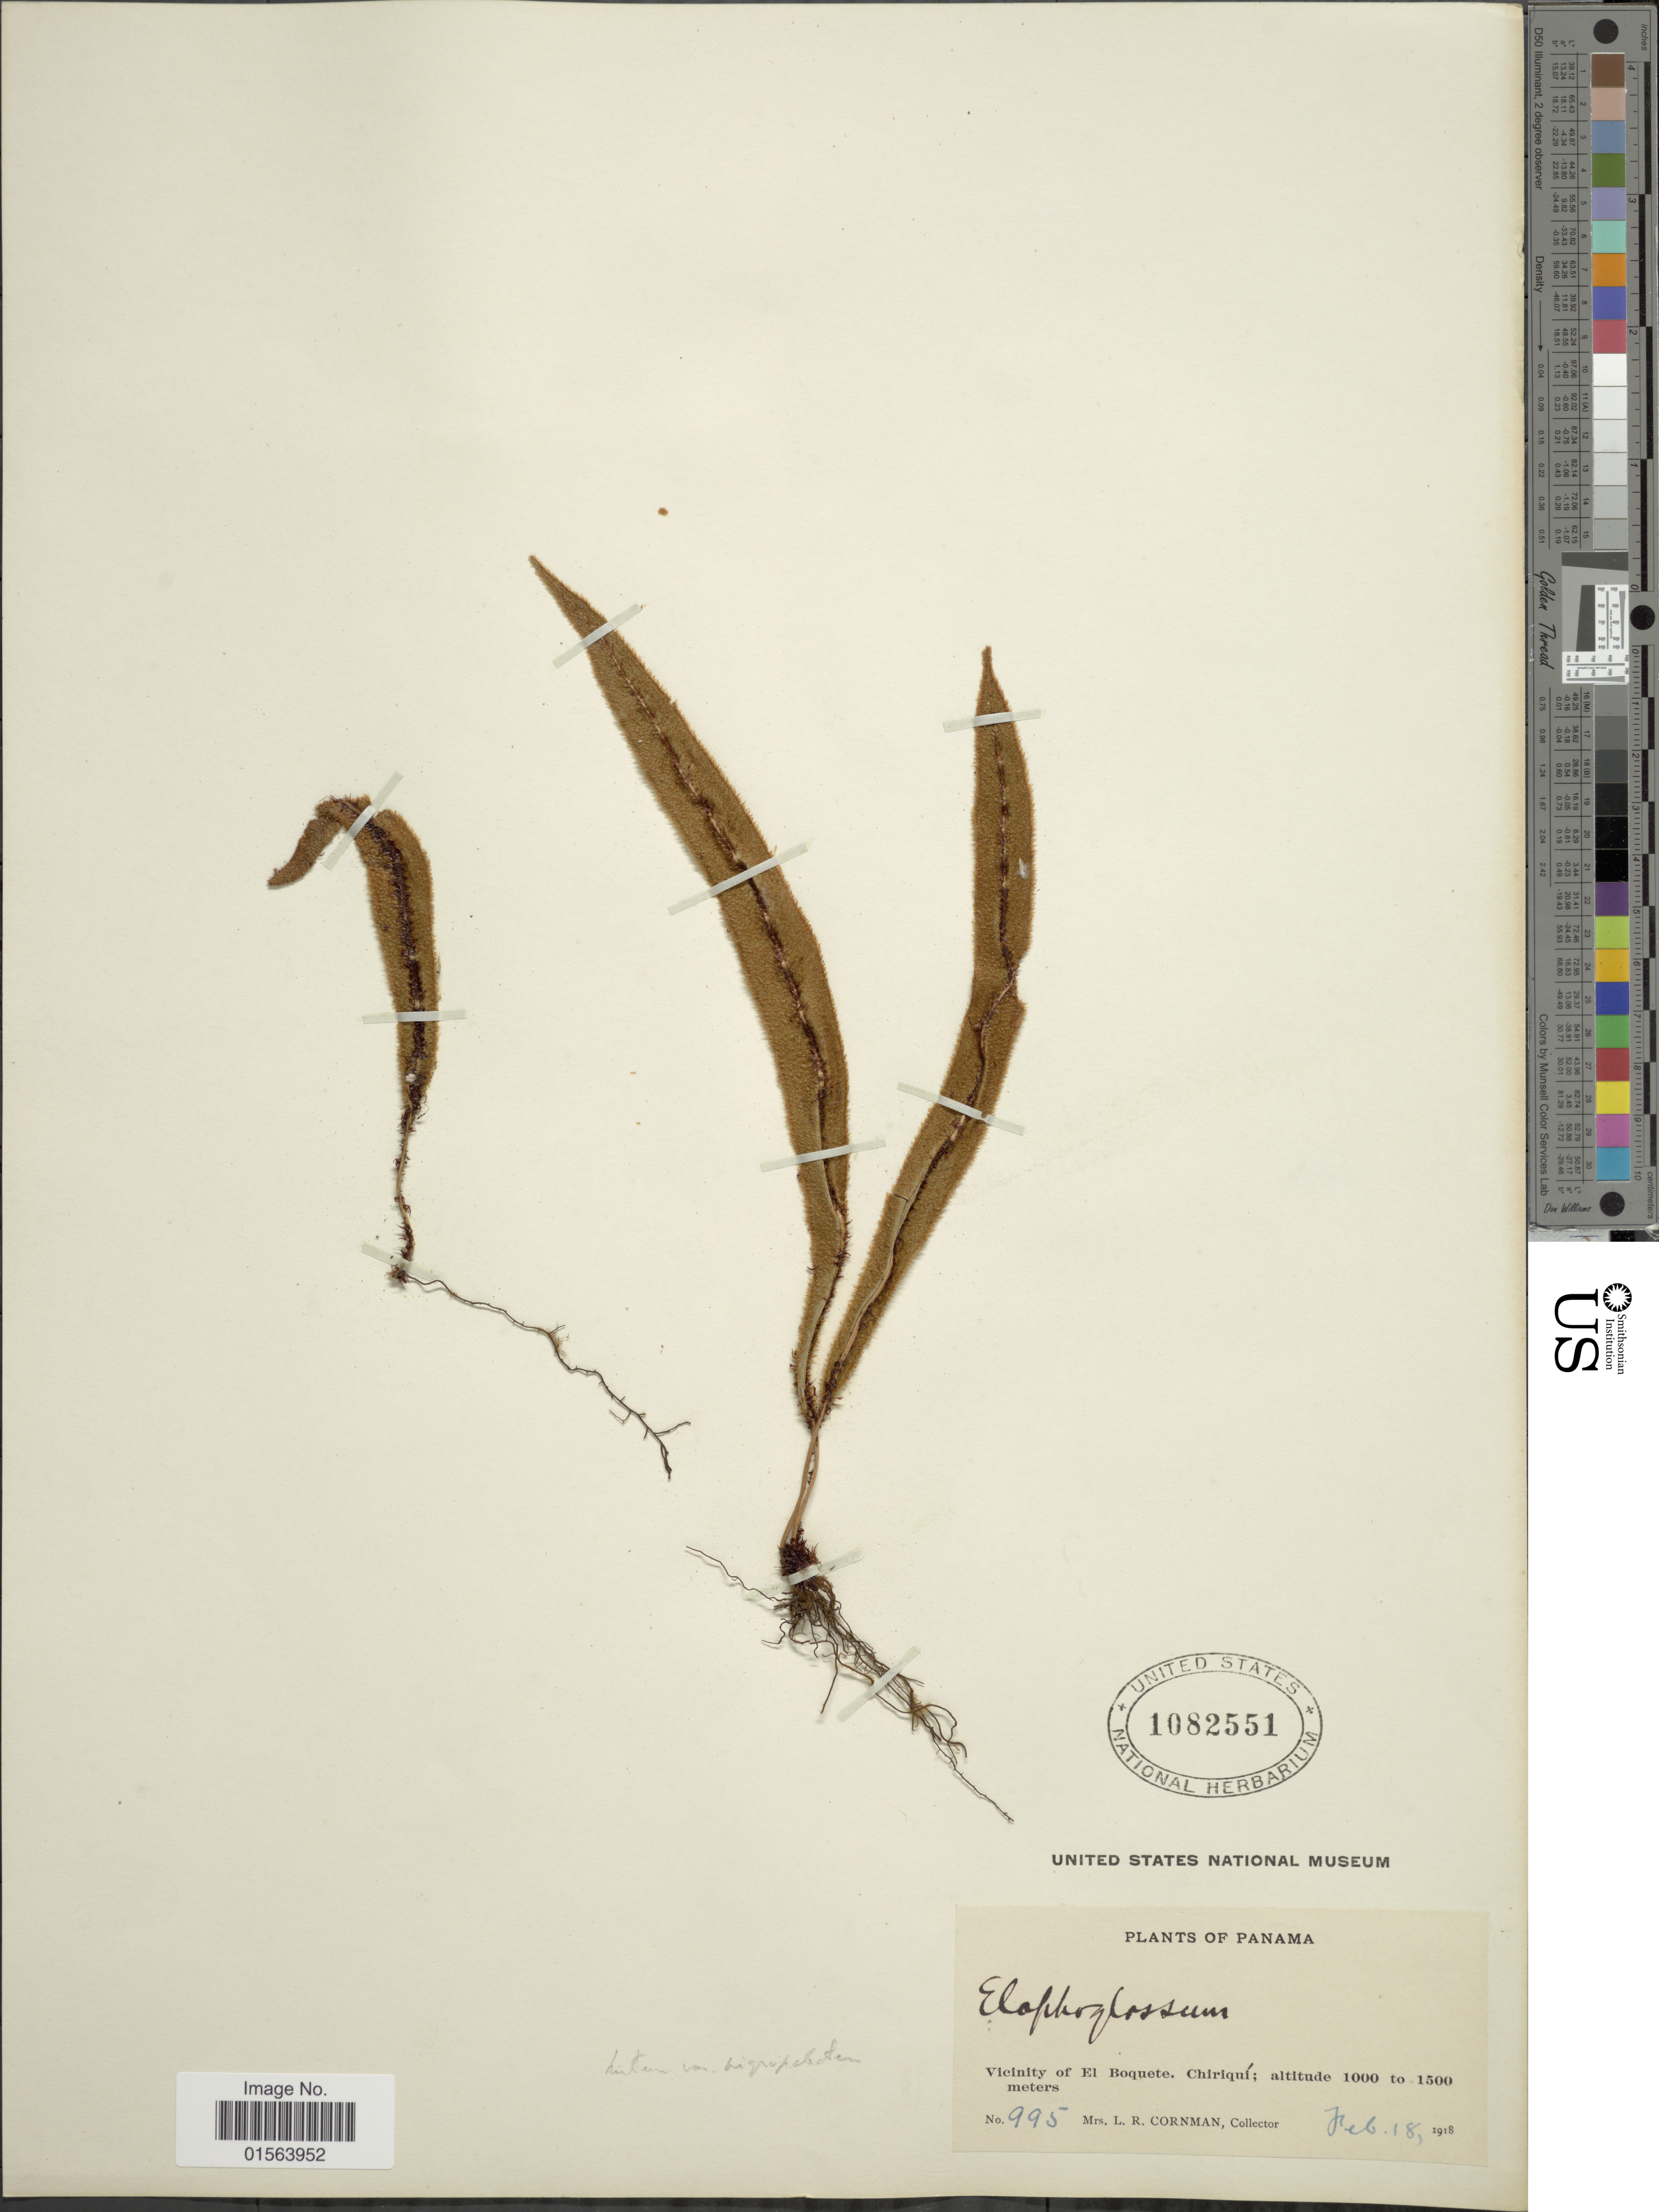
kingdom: Plantae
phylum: Tracheophyta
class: Polypodiopsida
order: Polypodiales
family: Dryopteridaceae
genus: Elaphoglossum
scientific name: Elaphoglossum hirtum var. nigropaleatum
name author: Christ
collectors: L. Cornman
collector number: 995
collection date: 1918-02-18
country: Panama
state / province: Chiriqui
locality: Vicinity of El Boquete, Chiriqui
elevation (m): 1000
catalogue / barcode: US 1082551